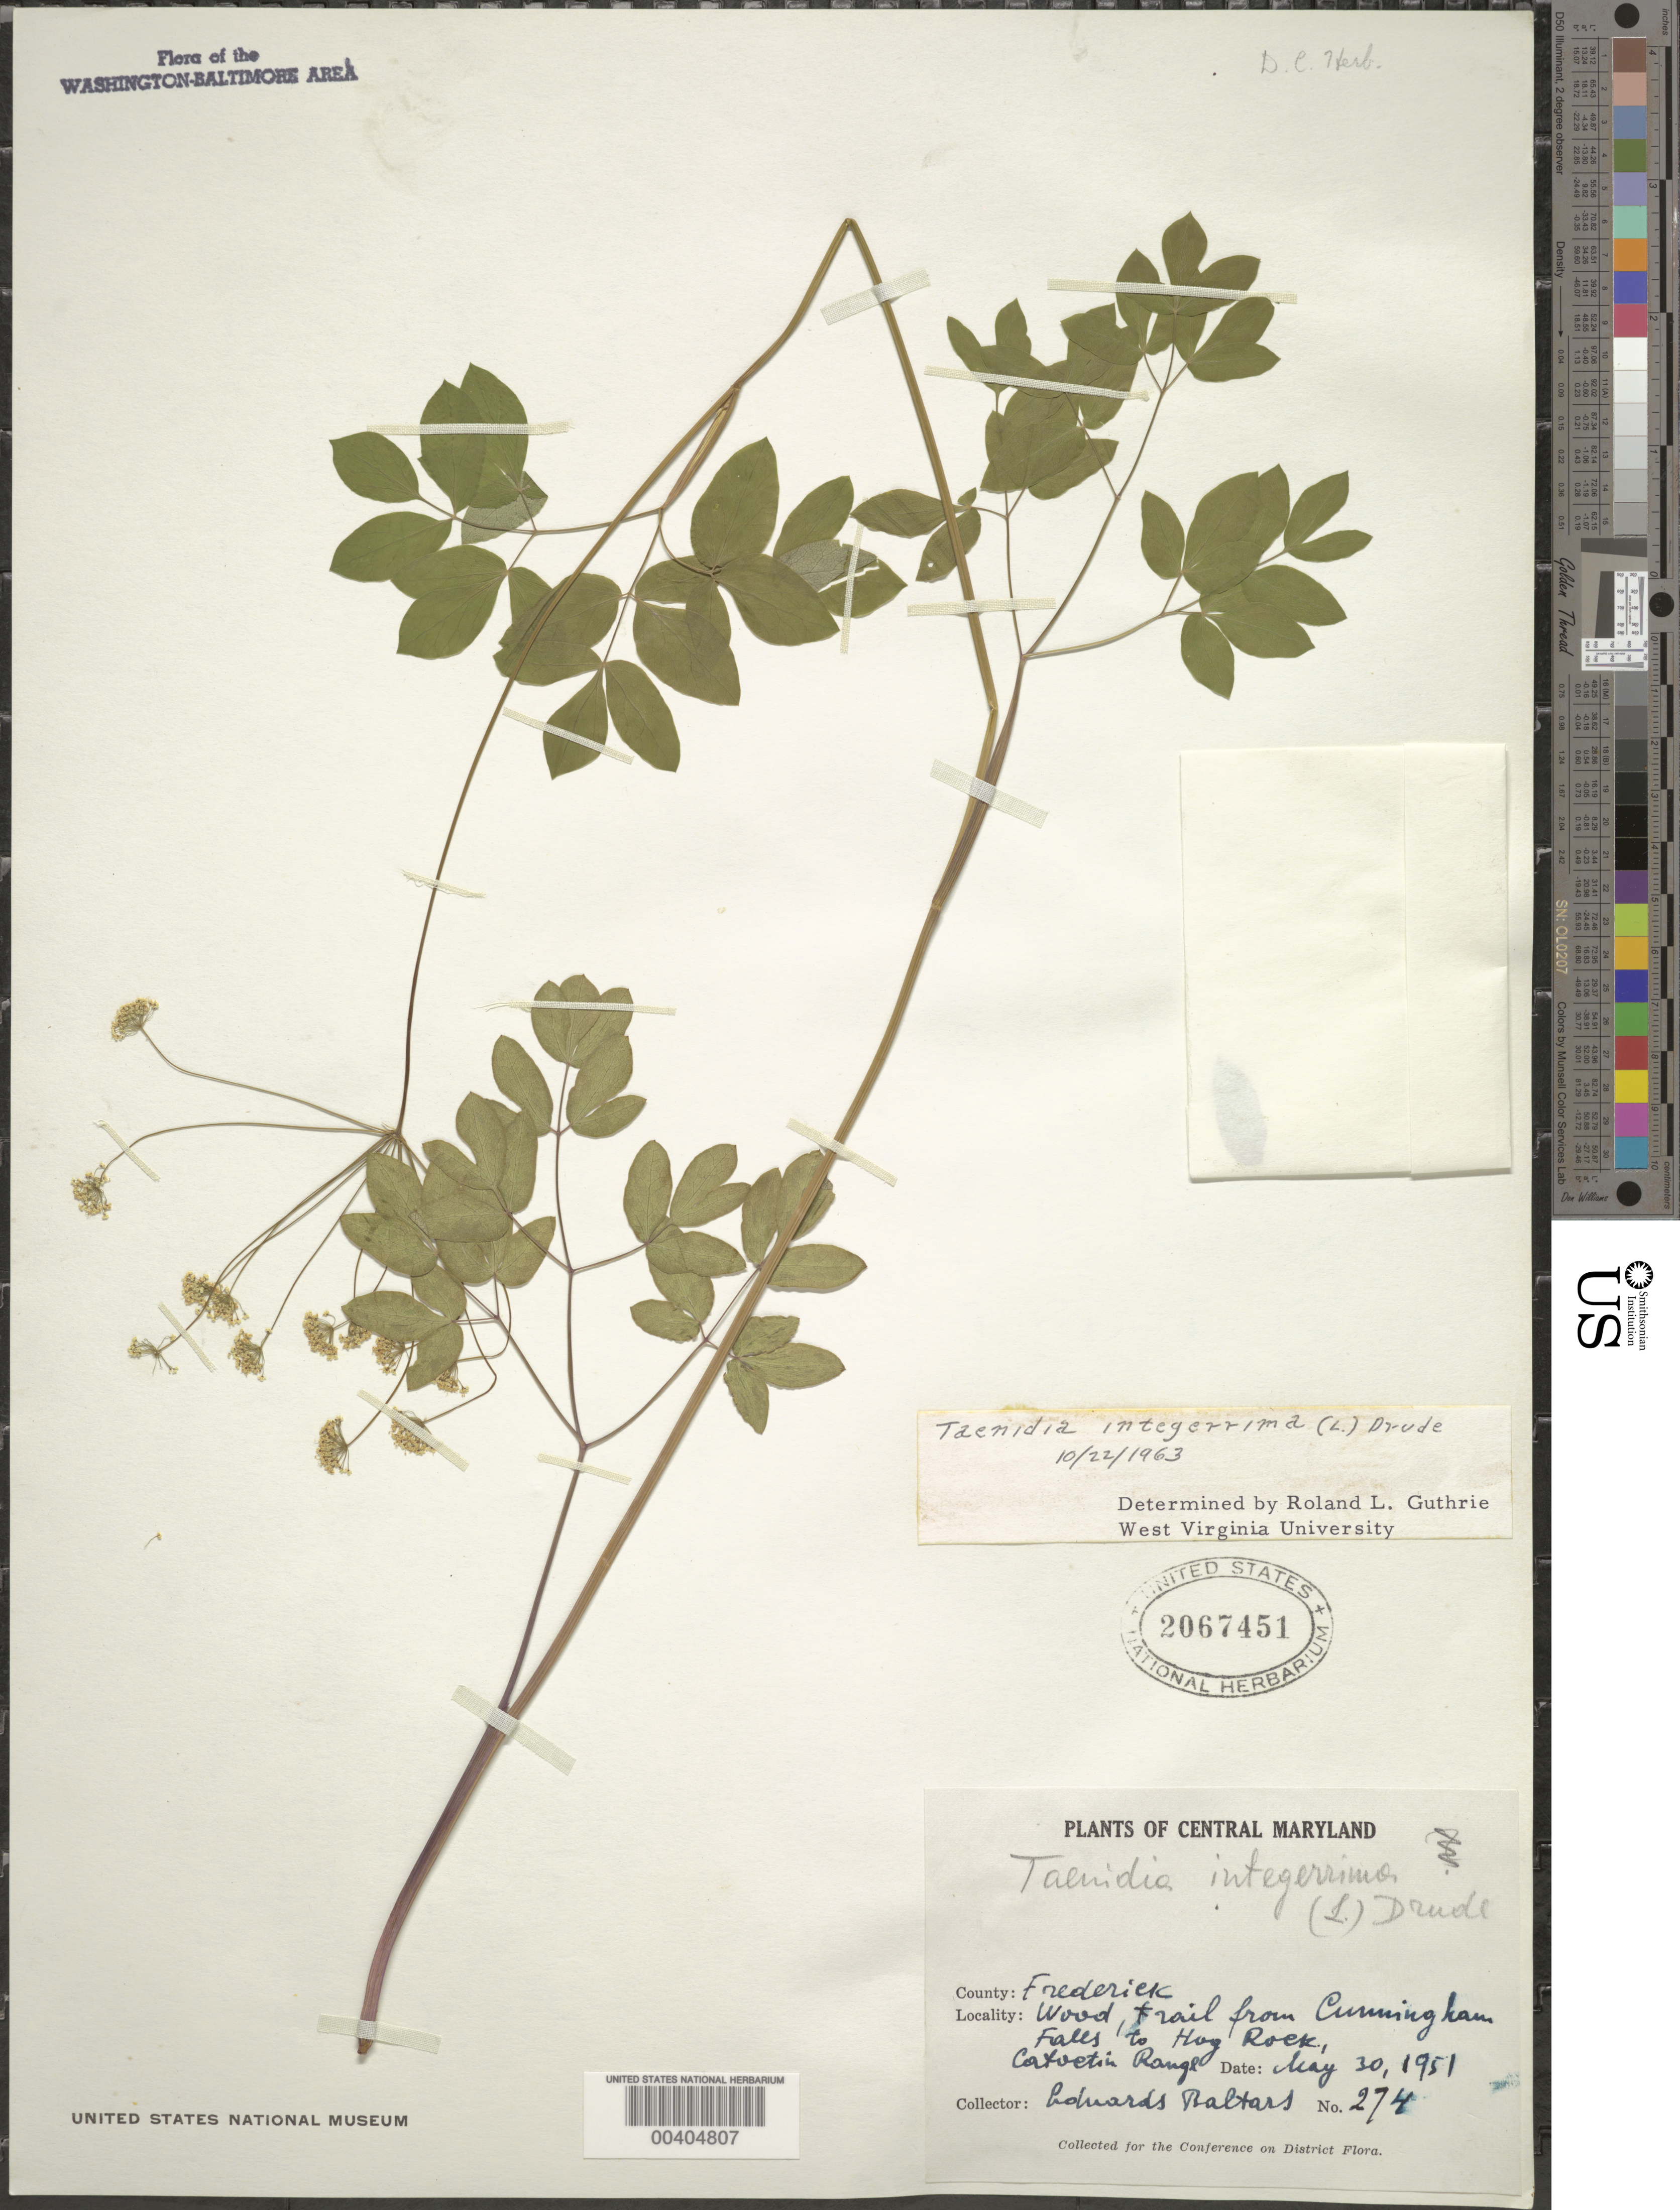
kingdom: Plantae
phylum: Tracheophyta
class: Magnoliopsida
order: Apiales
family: Apiaceae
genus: Taenidia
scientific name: Taenidia integerrima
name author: (L.) Drude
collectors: E. Baltars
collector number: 274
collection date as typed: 30 May 1951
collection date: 1951-05-30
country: United States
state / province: Maryland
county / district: Frederick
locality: trail Cunningham Falls to Hog Rock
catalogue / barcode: US 2067451